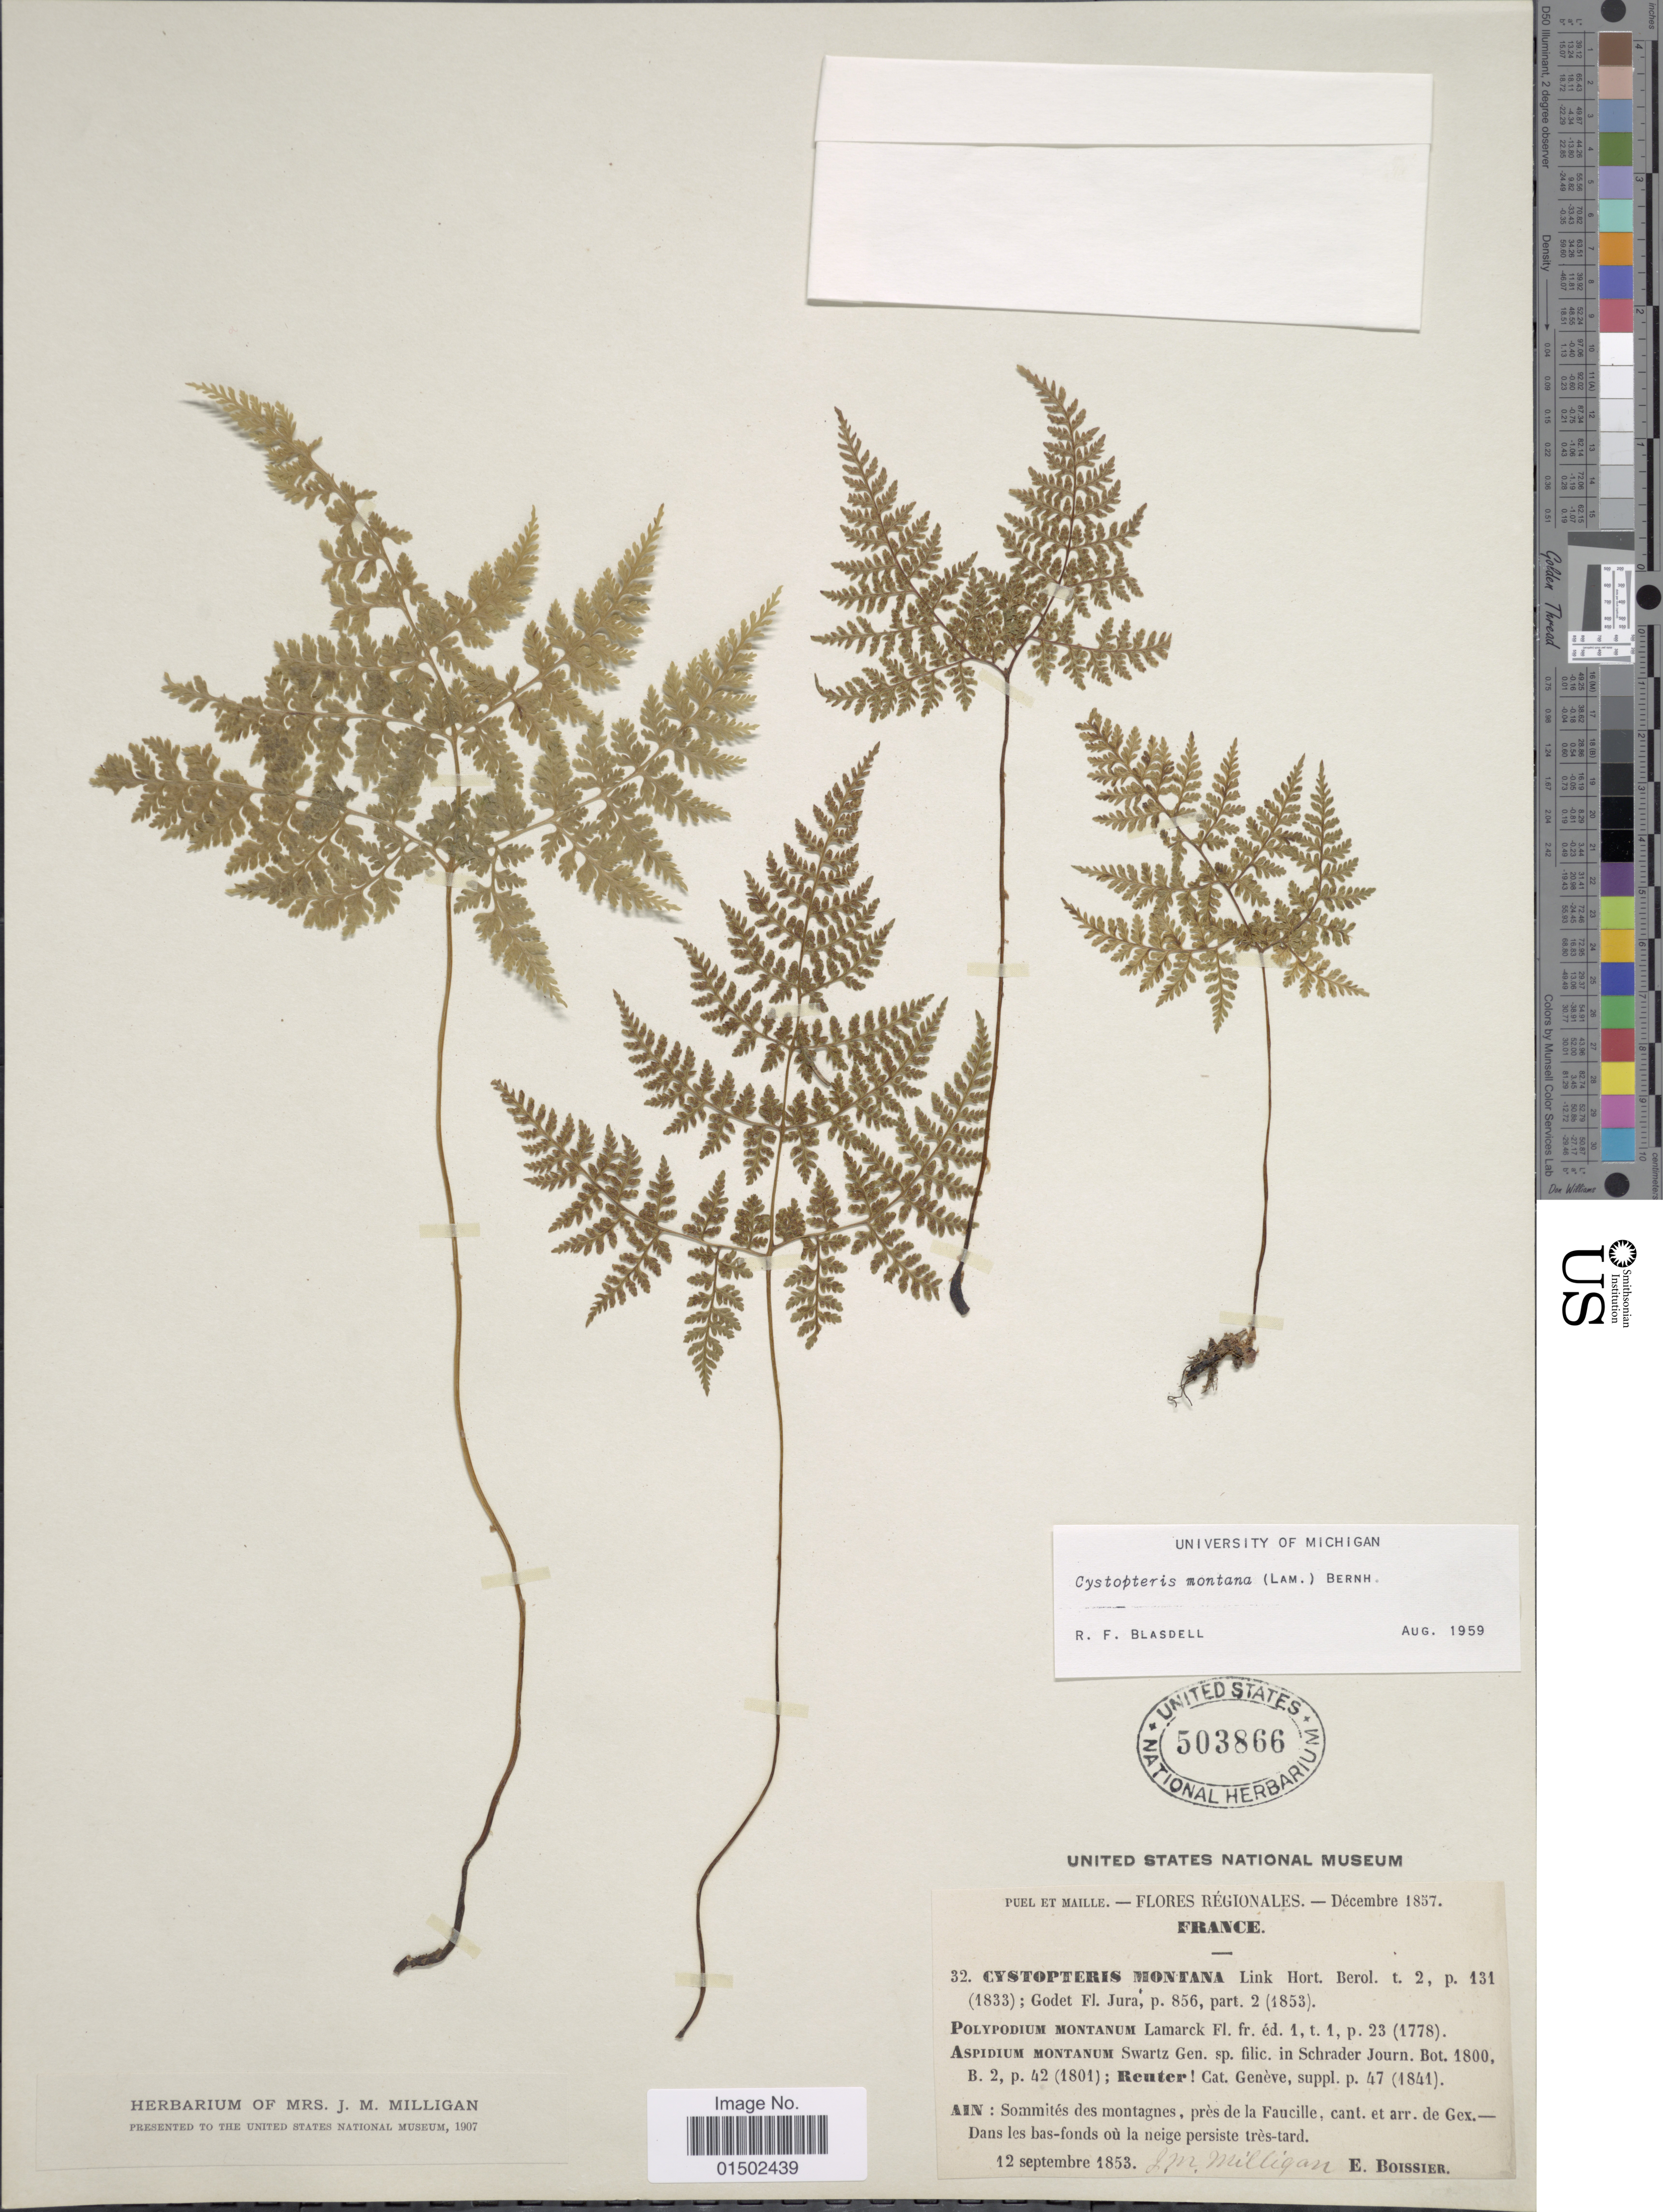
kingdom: Plantae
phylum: Tracheophyta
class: Polypodiopsida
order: Polypodiales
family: Cystopteridaceae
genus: Cystopteris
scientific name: Cystopteris montana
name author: (Lam.) Desv.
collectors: P. Boissier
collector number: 32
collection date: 1853-09-12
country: France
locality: Sommites des montagnes, pres de la Faucille, cant. et arr. de Gex. - Dans les bas-fonds ou la neige persiste tres-tard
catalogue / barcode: US 503866